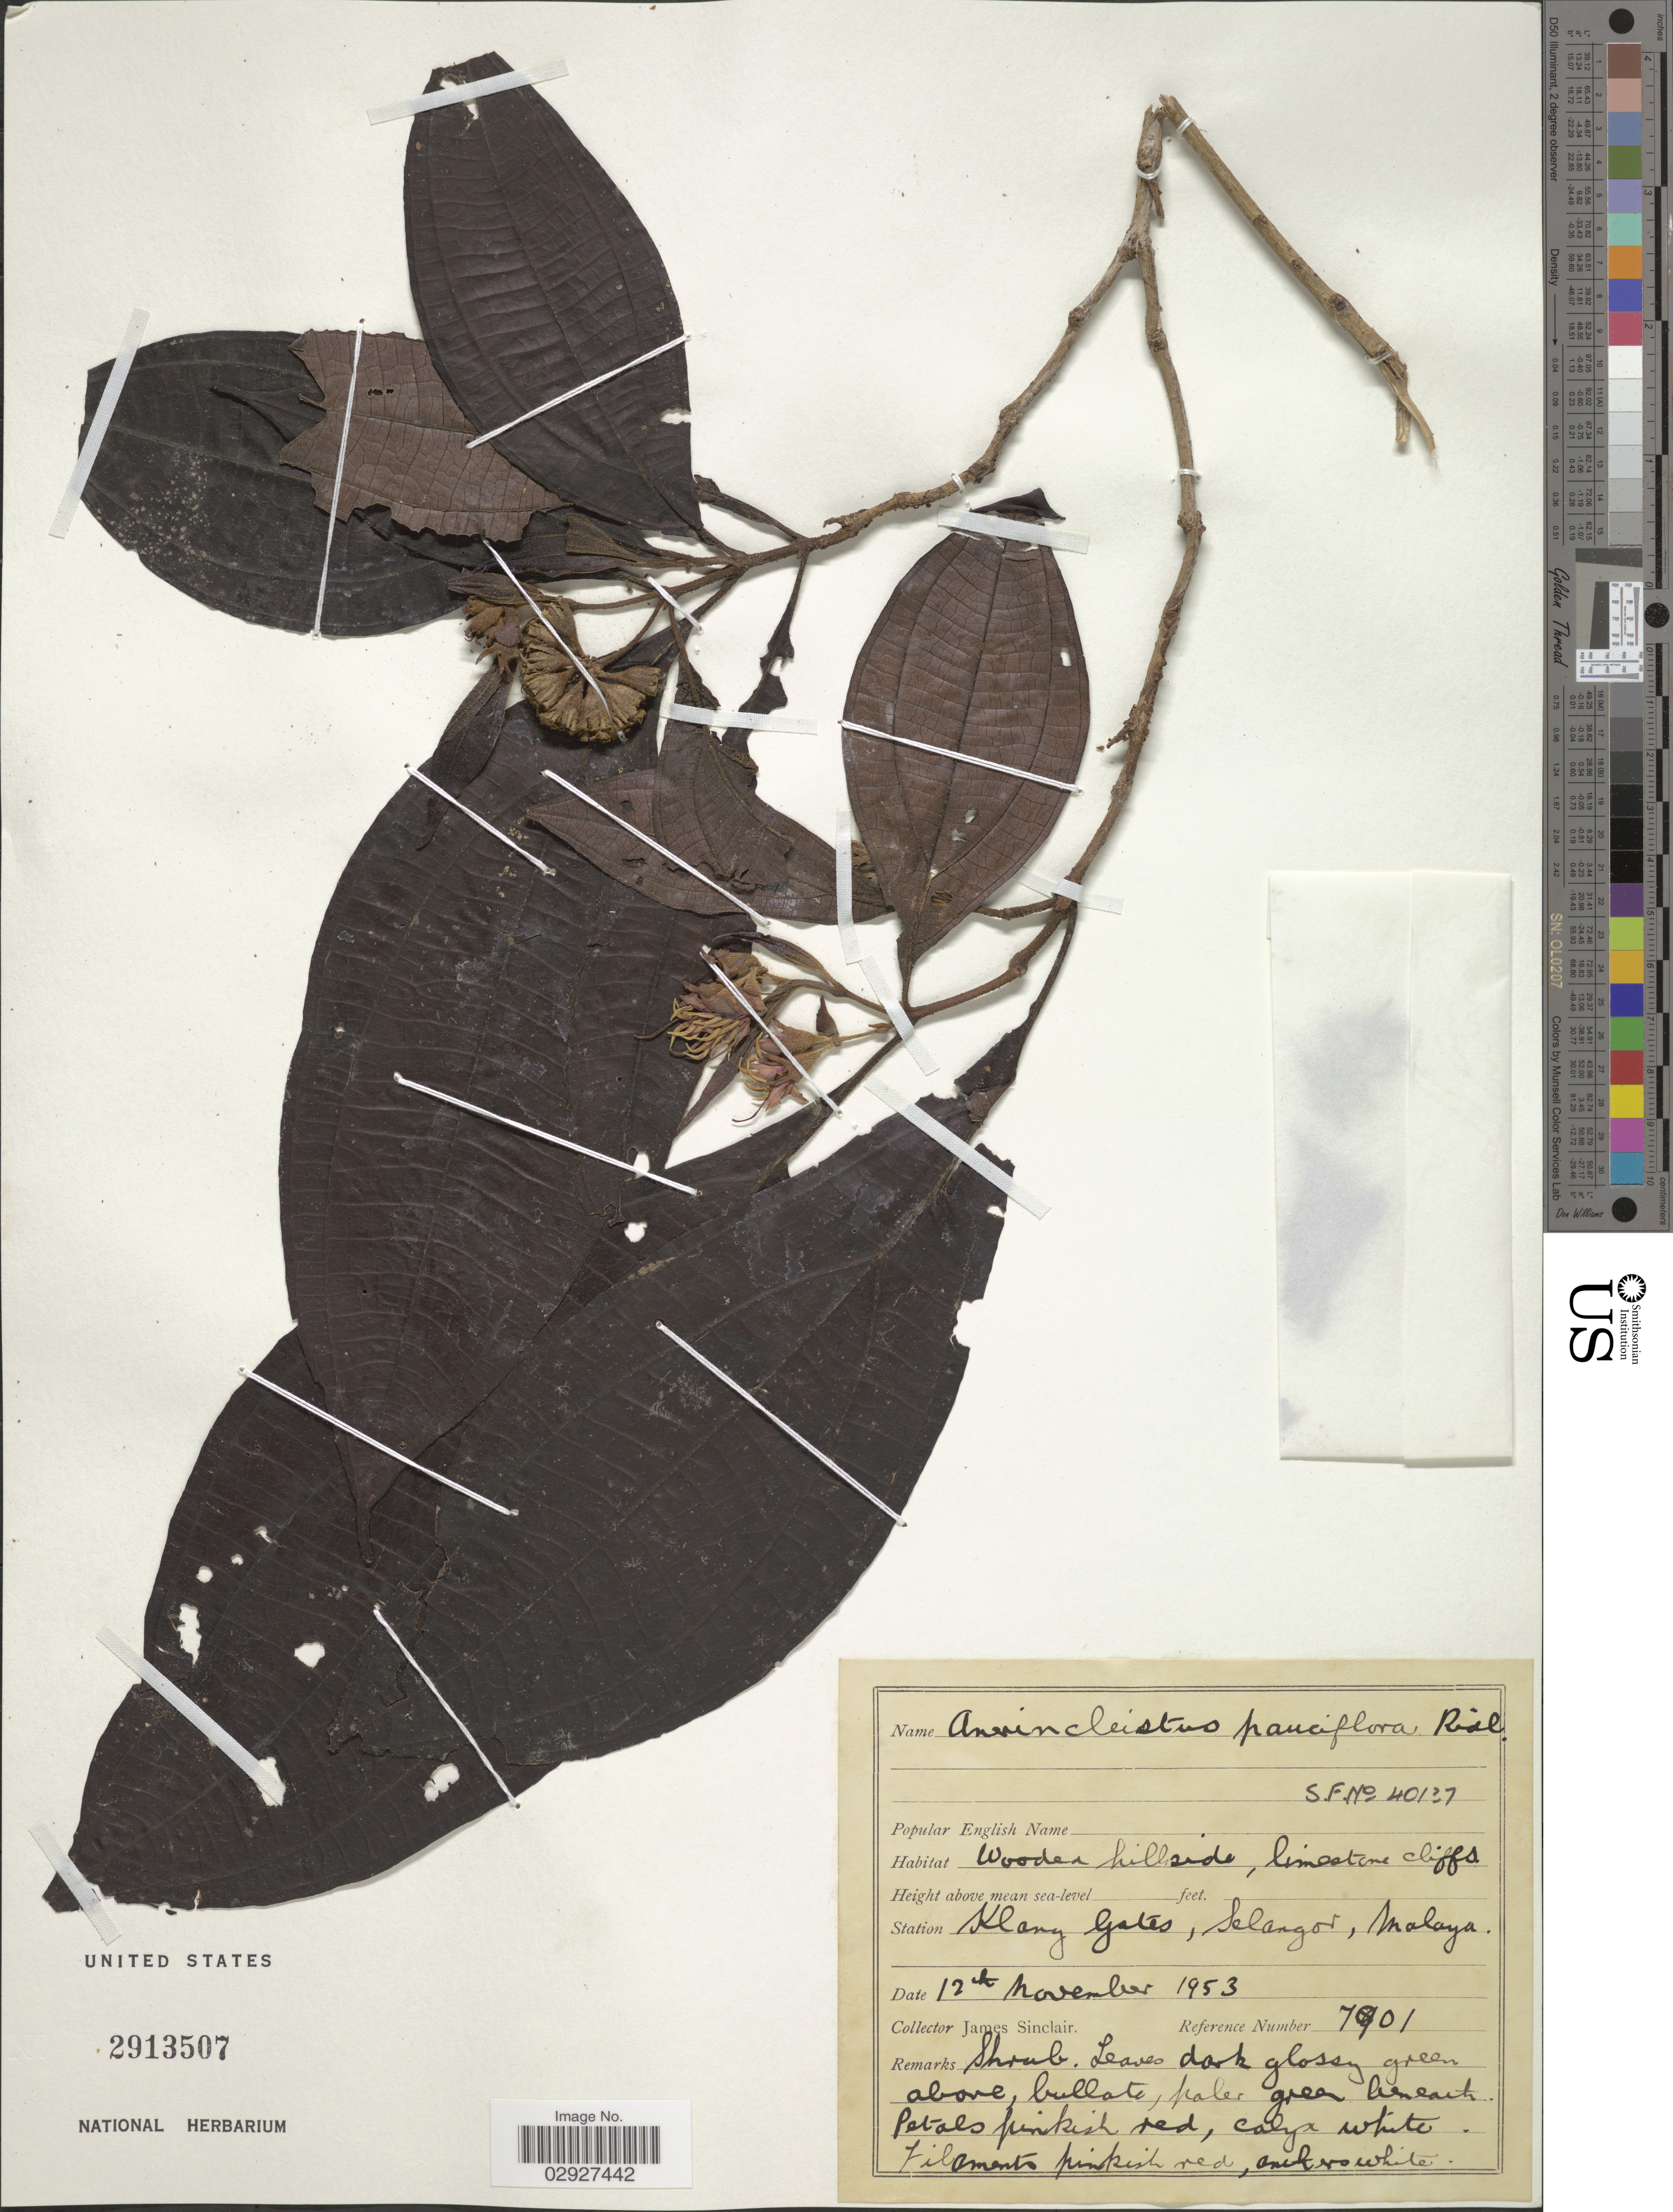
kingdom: Plantae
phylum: Tracheophyta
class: Magnoliopsida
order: Myrtales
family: Melastomataceae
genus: Anerincleistus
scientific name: Anerincleistus pauciflorus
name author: Ridl.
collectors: J. Sinclair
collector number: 7901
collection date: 1953-11-12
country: Malaysia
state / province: Selangor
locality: Station Klang Gates, Klangor, Malaya.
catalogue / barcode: US 2913507